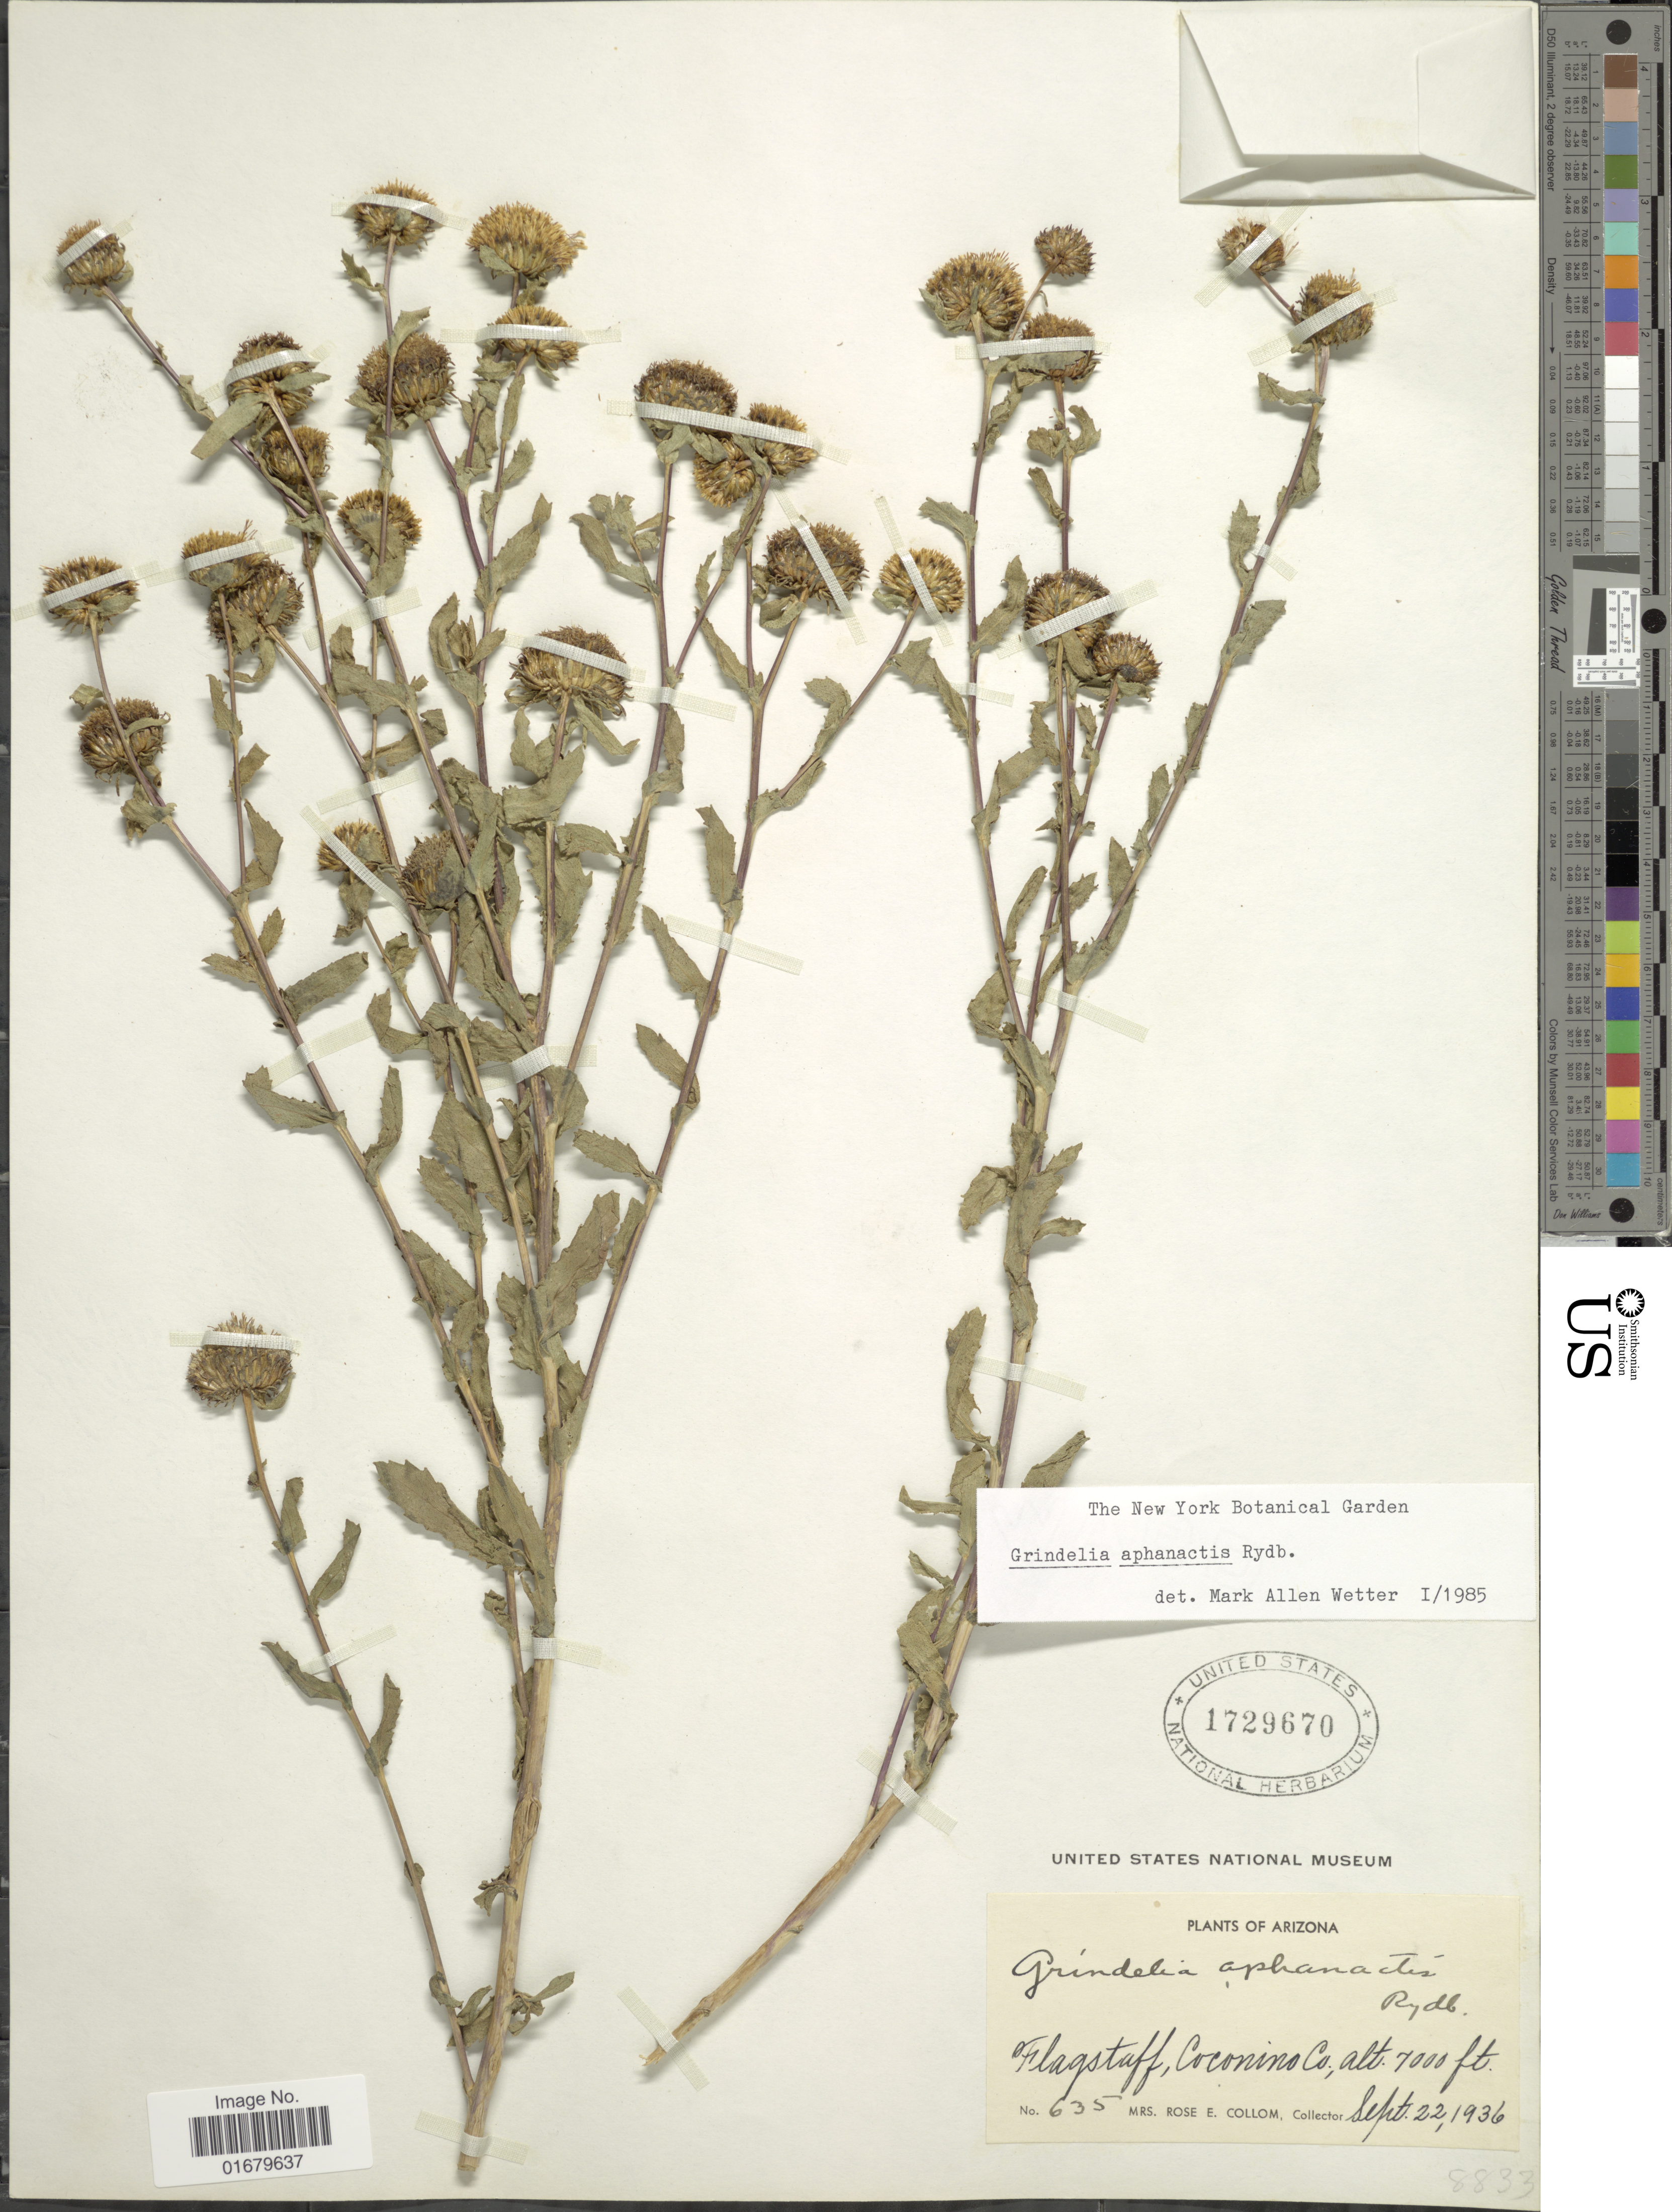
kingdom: Plantae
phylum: Tracheophyta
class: Magnoliopsida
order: Asterales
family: Asteraceae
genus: Grindelia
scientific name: Grindelia aphanactis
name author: Rydb.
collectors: R. E. Collom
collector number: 635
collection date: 1936-09-22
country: United States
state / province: Arizona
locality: Flagstaff, Coconino Co.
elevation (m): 2134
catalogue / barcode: US 1729670